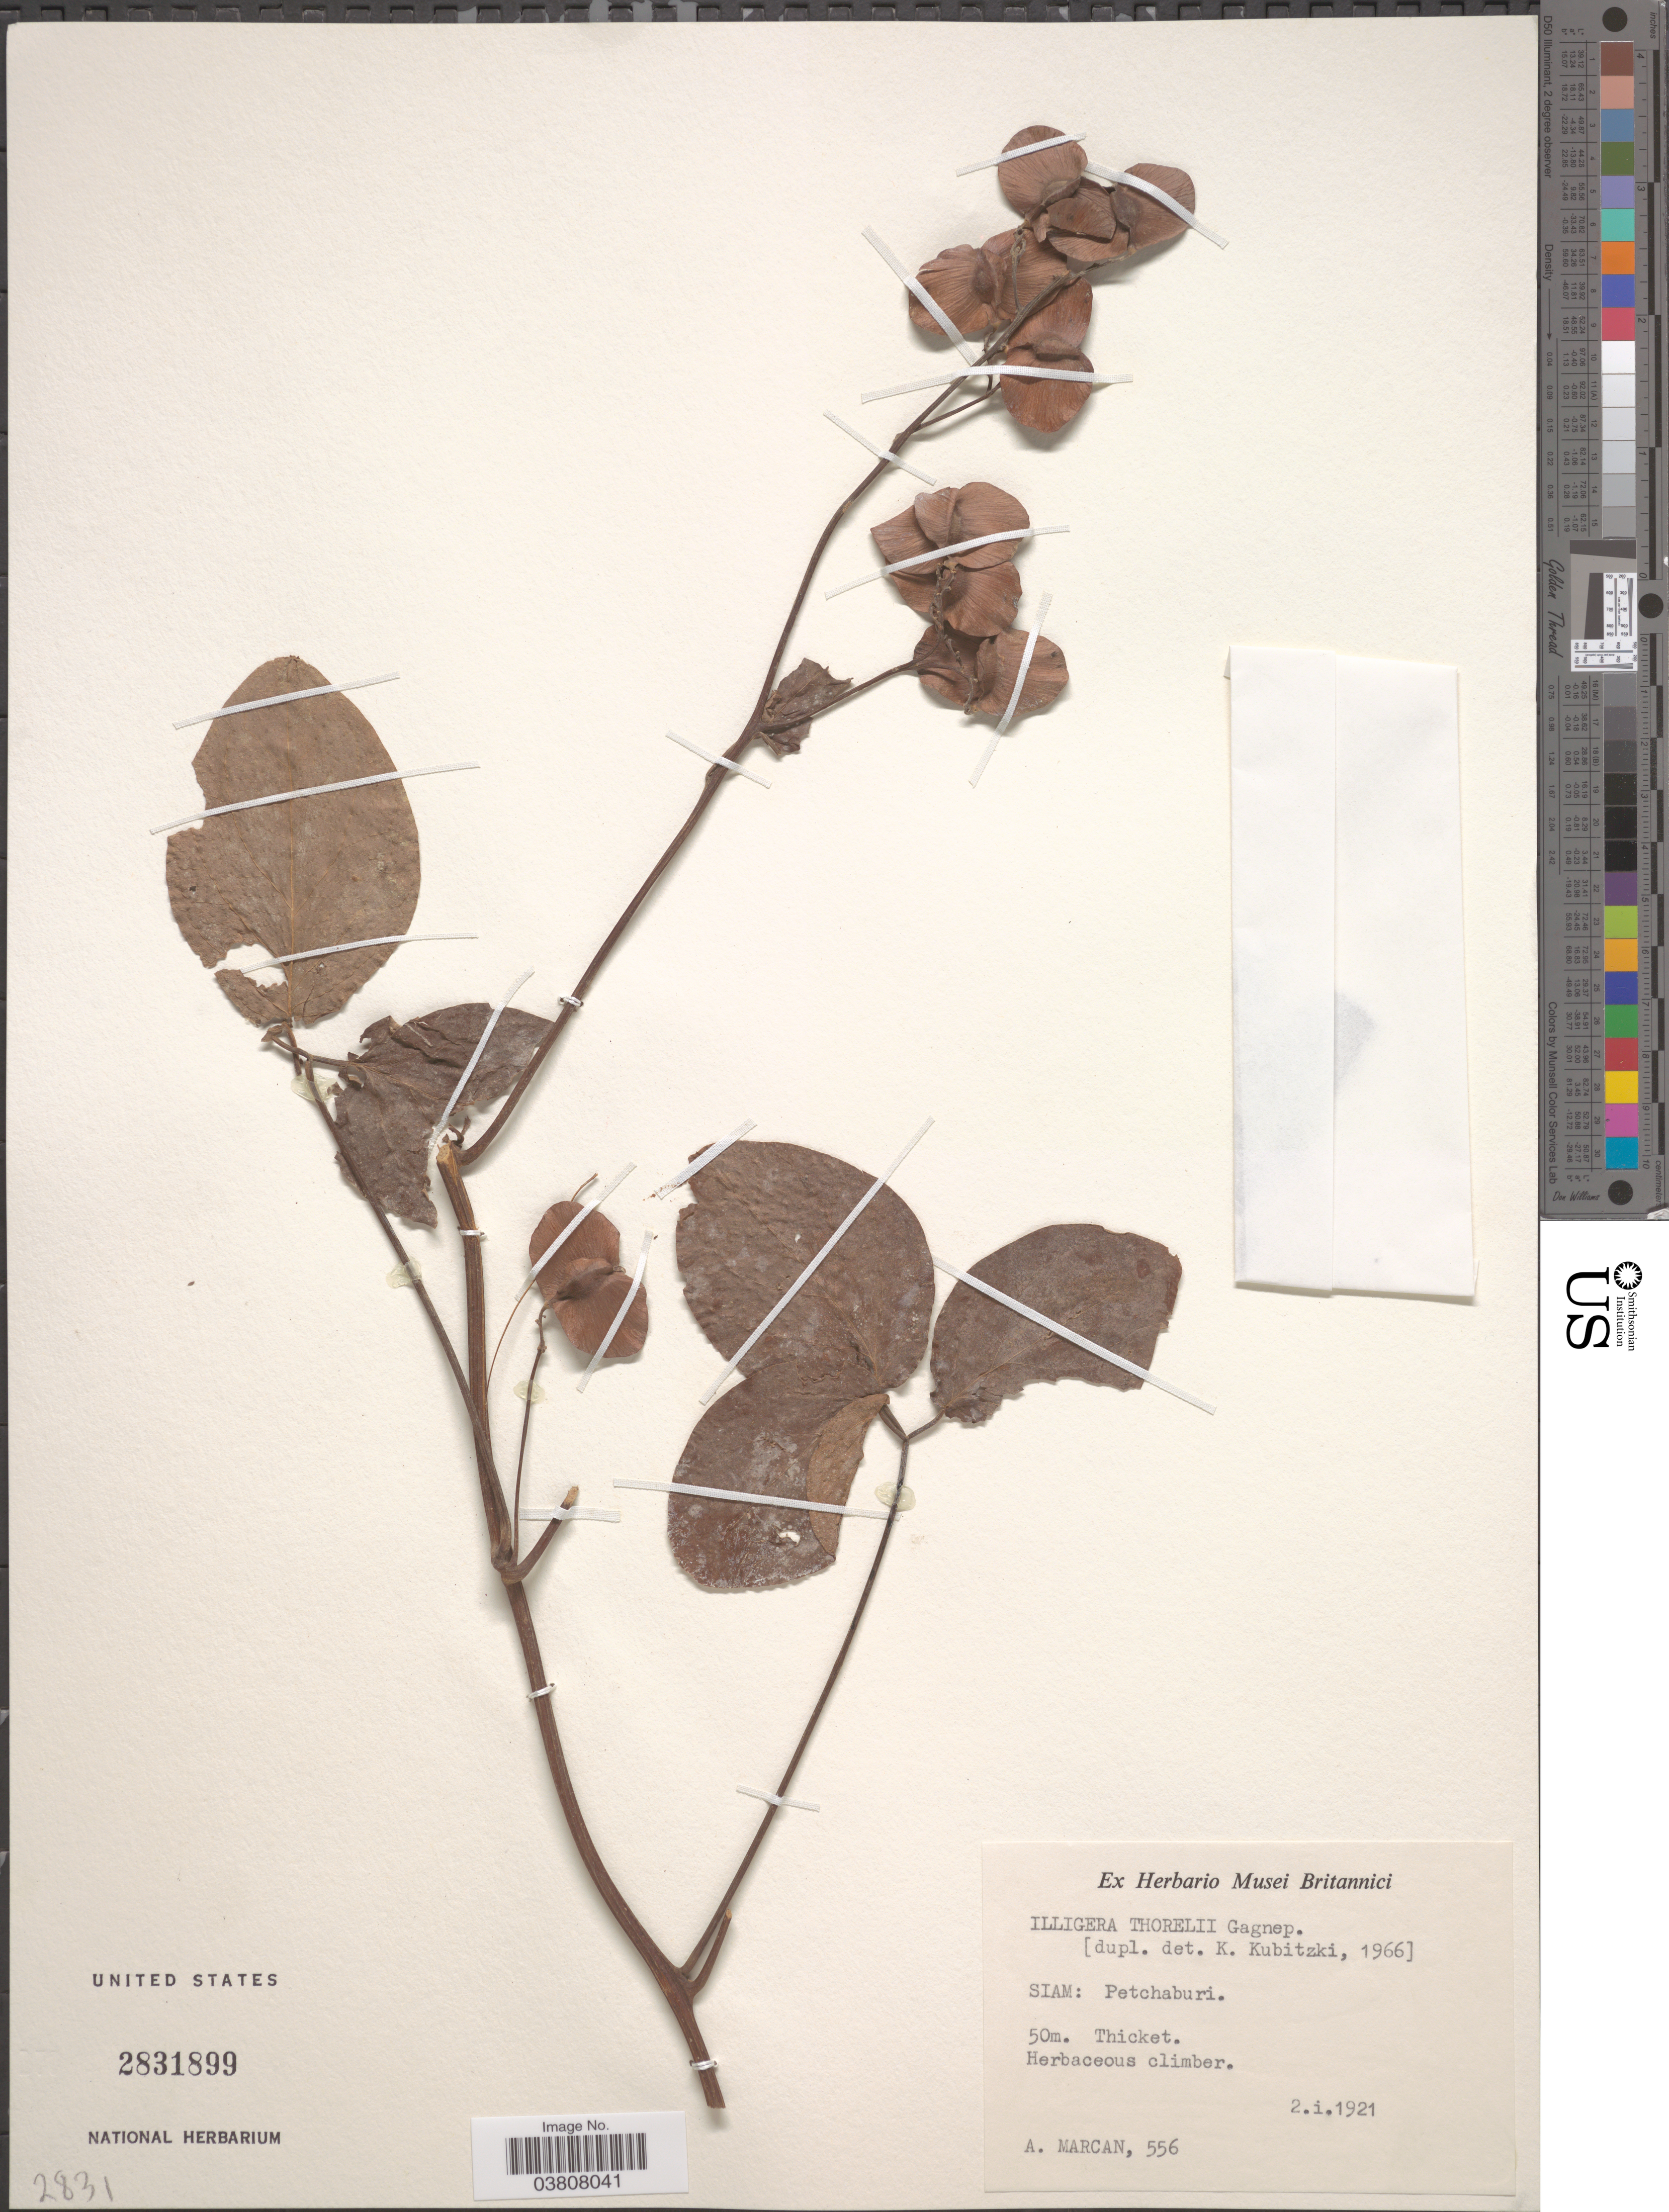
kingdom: Plantae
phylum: Tracheophyta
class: Magnoliopsida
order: Laurales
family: Hernandiaceae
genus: Illigera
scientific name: Illigera thorelii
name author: Gagnep.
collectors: A. Marcan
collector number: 556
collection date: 1921-01-02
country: Thailand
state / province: Phetchaburi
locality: Siam: Petchaburi.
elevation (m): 50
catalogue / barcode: US 2831899